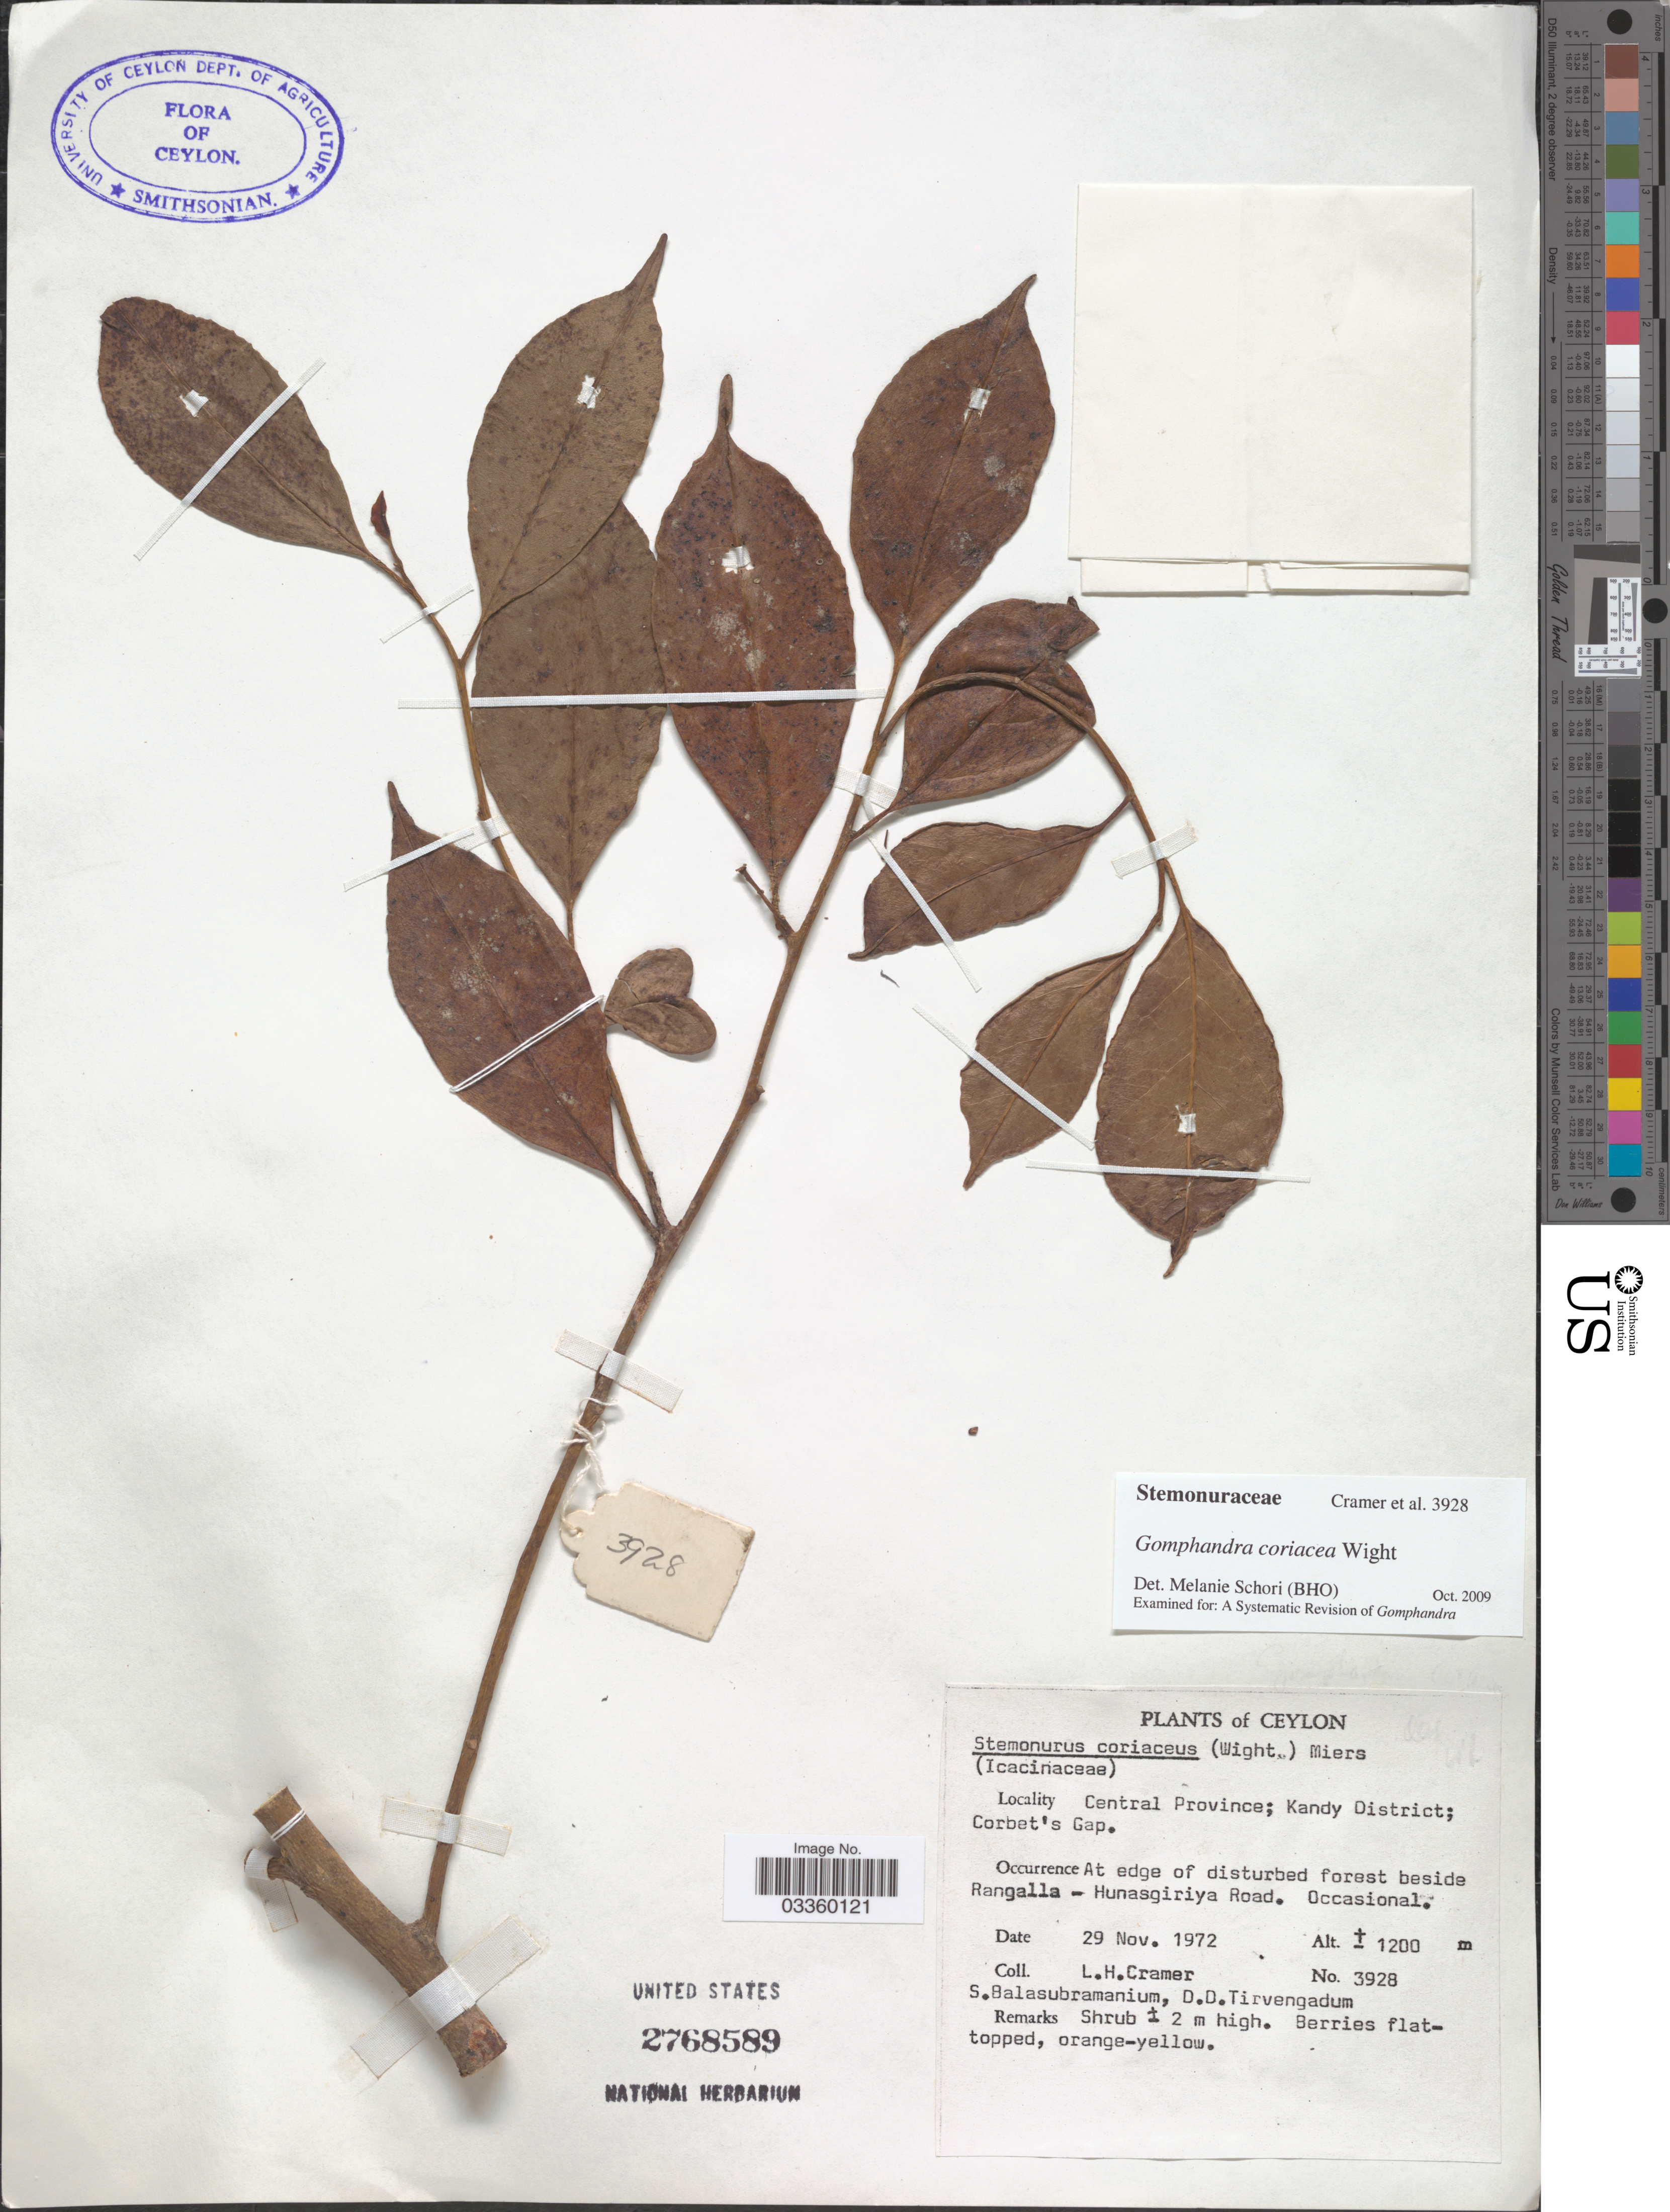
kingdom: Plantae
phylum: Tracheophyta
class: Magnoliopsida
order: Cardiopteridales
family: Stemonuraceae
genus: Gomphandra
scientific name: Gomphandra coriacea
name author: Wight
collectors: L. H. Cramer, S. Balasubramanium & D. Tirvengadum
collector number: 3928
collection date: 1972-11-29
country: Sri Lanka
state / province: Central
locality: Ceylon. Kandy District; Corbet's Gap. At edge of disturbed forest beside Rangalla - Hunasgiriya Road.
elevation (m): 1200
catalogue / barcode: US 2768589